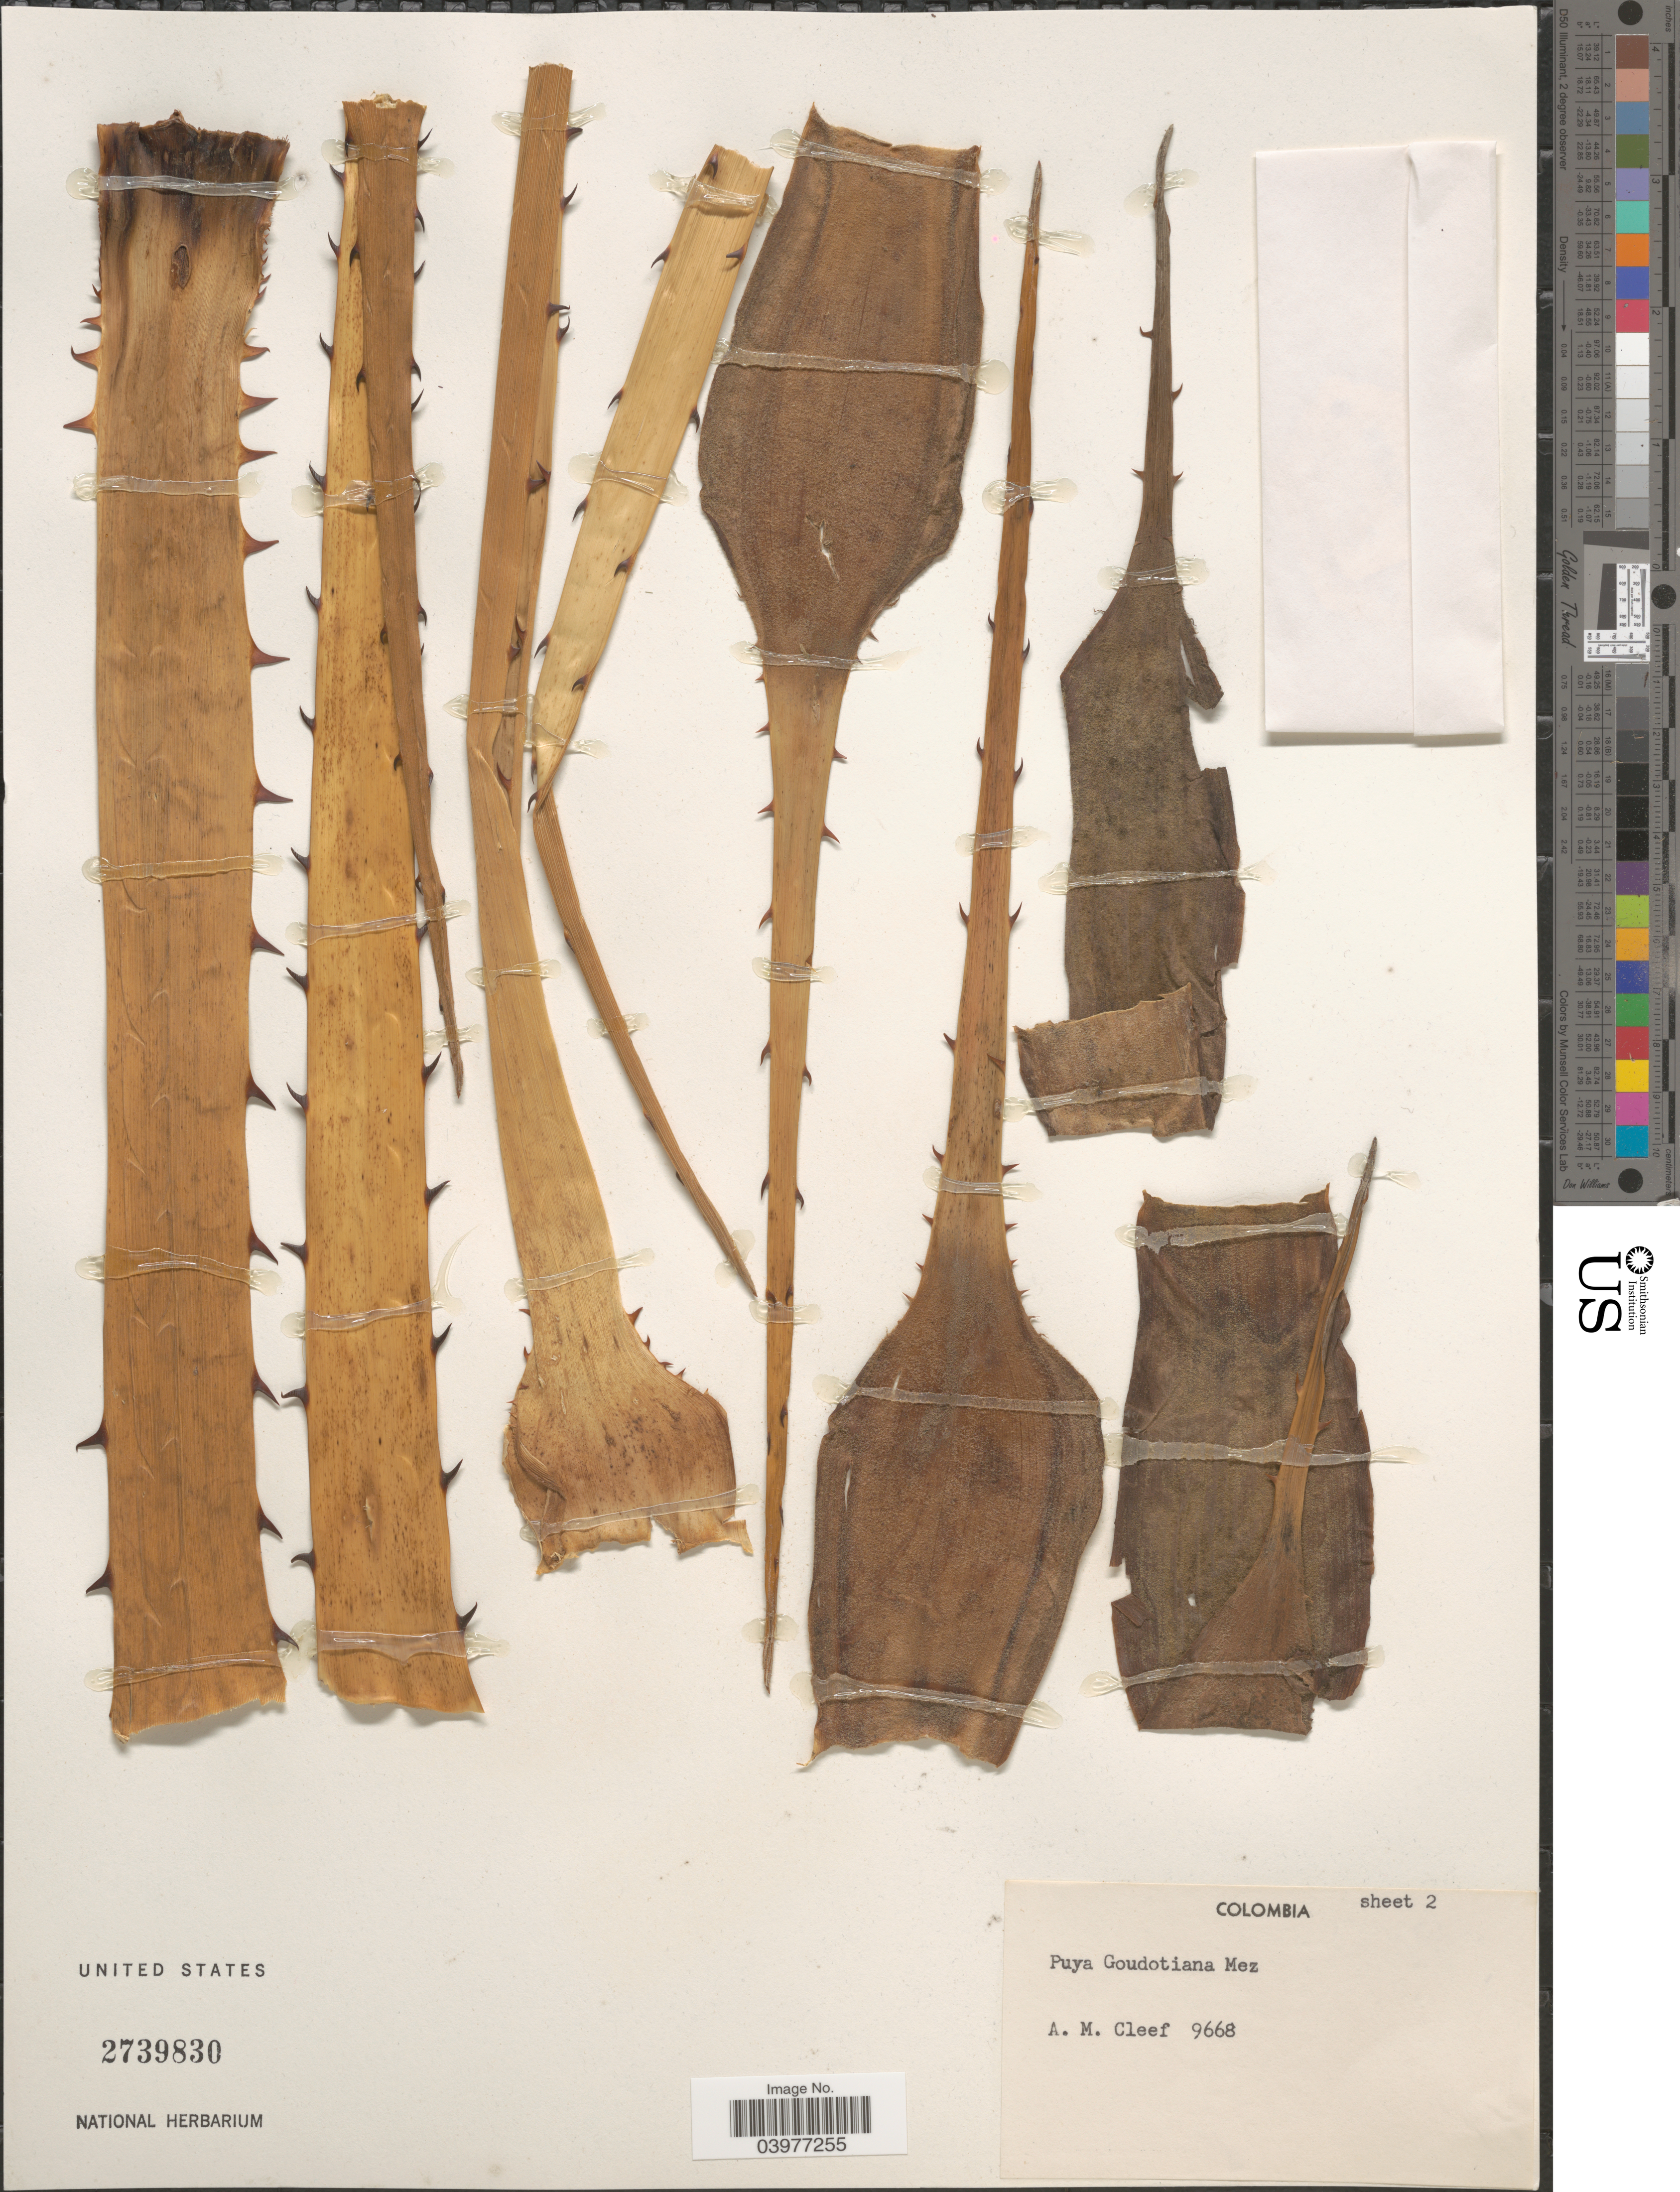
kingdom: Plantae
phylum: Tracheophyta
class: Liliopsida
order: Poales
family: Bromeliaceae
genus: Puya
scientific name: Puya goudotiana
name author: Mez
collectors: A. M. Cleef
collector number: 9668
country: Colombia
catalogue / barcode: US 2739830